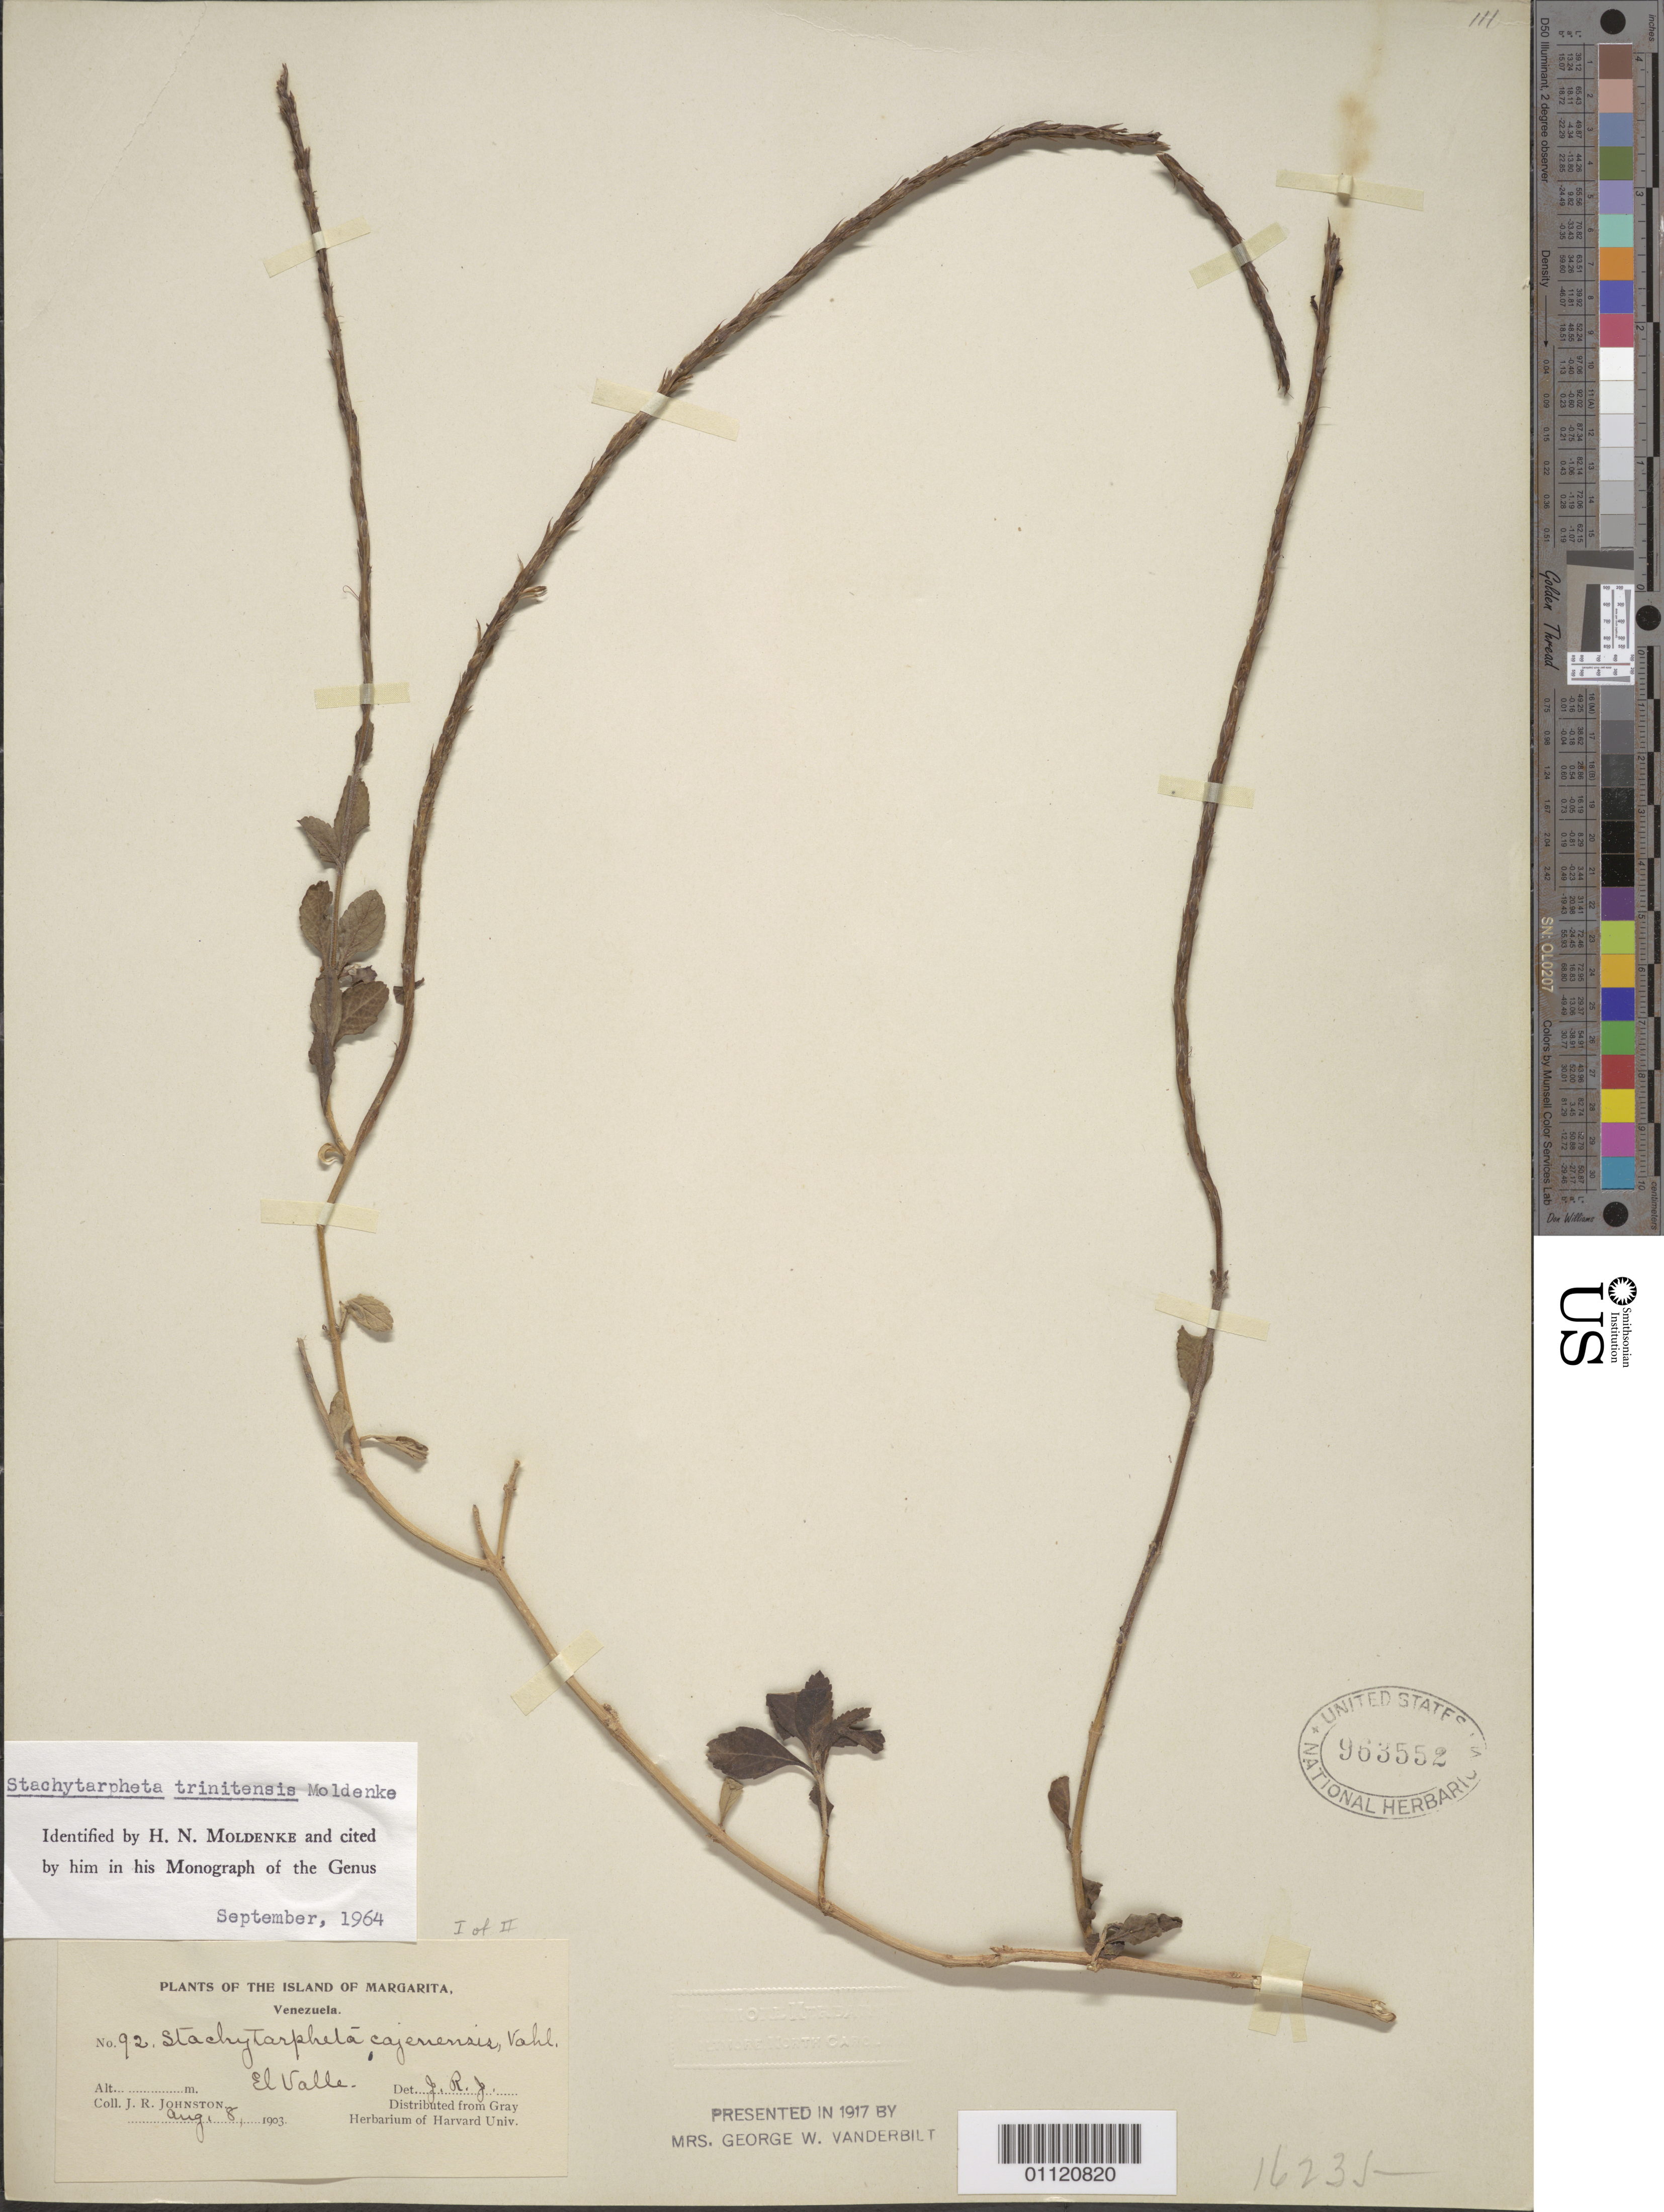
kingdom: Plantae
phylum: Tracheophyta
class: Magnoliopsida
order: Lamiales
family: Verbenaceae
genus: Stachytarpheta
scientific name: Stachytarpheta trinitensis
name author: Moldenke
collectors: J. Johnston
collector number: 92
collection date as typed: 08 Aug 1903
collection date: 1903-08-08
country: Venezuela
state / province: Nueva Esparta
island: Margarita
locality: El Valle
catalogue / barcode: US 963552